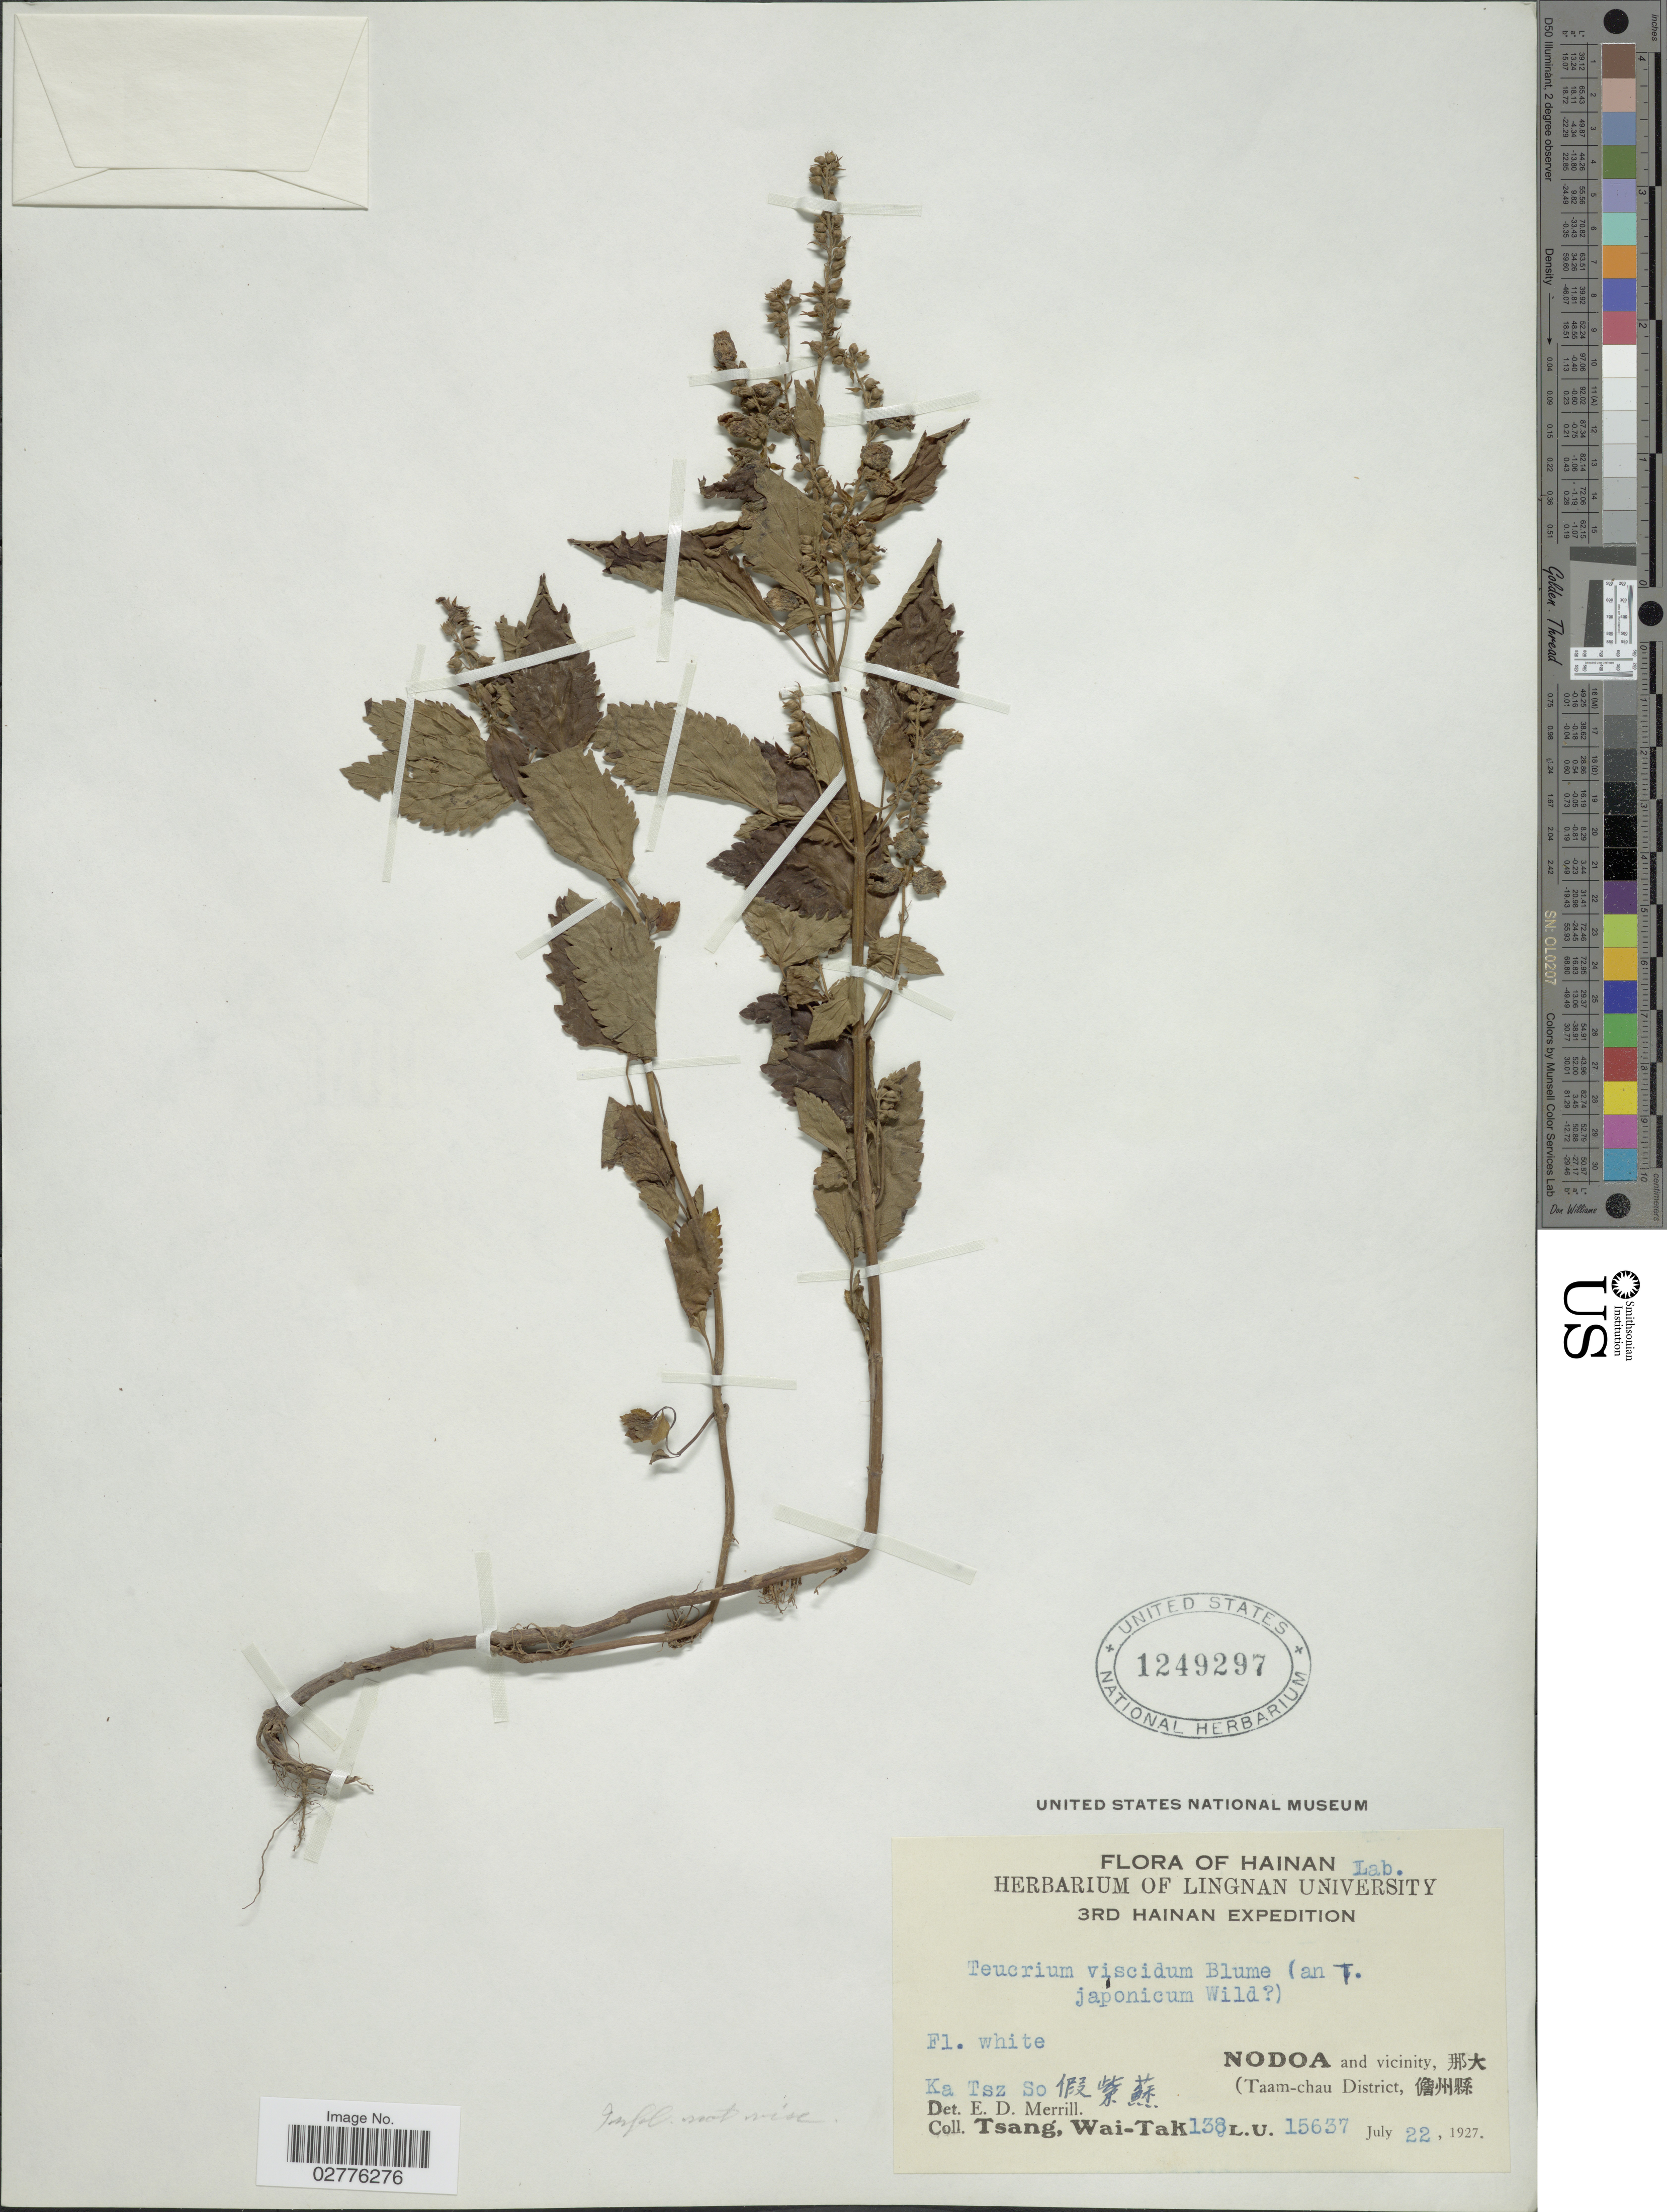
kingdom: Plantae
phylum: Tracheophyta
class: Magnoliopsida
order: Lamiales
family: Lamiaceae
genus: Teucrium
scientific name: Teucrium viscidum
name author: Blume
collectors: W. T. Tsang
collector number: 138/15637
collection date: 1927-07-22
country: China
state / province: Hainan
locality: Nodoa and vicinity, (Taam-chau District, Ka Tsz So.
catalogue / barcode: US 1249297